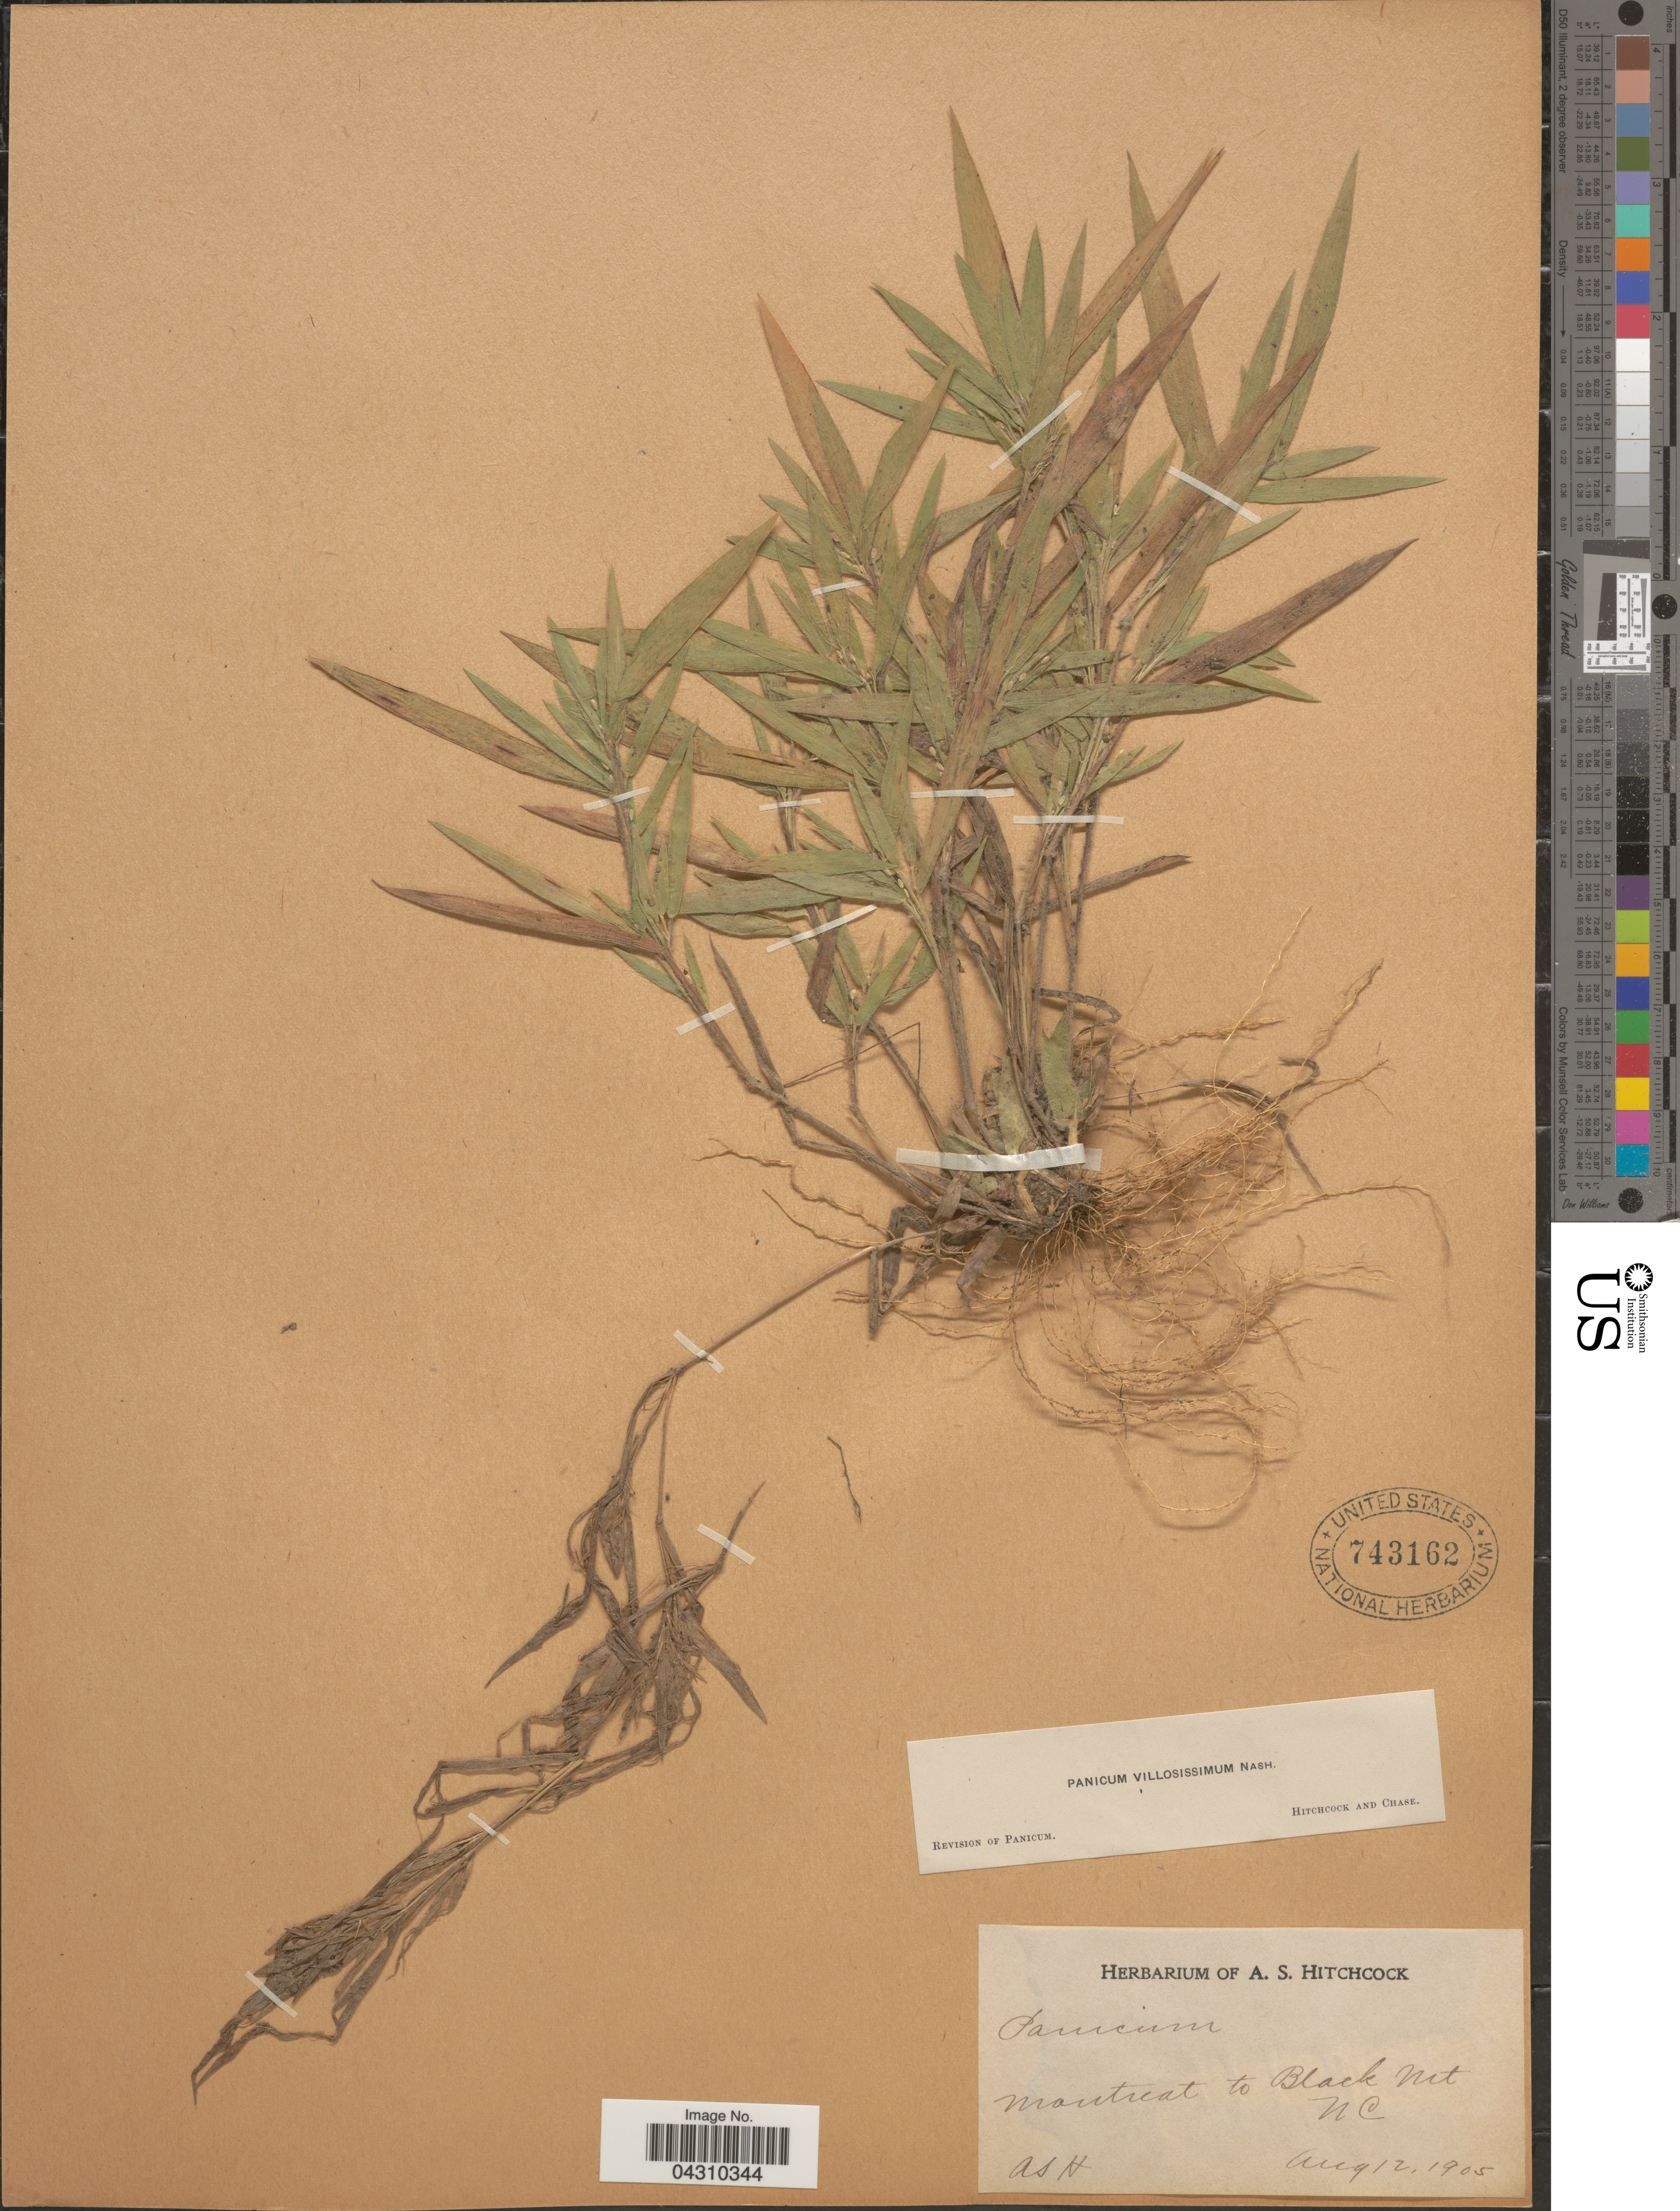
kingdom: Plantae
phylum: Tracheophyta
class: Liliopsida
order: Poales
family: Poaceae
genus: Dichanthelium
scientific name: Dichanthelium acuminatum var. acuminatum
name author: (Sw.) Gould & C.A. Clark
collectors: A. S. Hitchcock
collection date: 1905-08-12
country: United States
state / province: North Carolina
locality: Montreat to Black Mt.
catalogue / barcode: US 743162